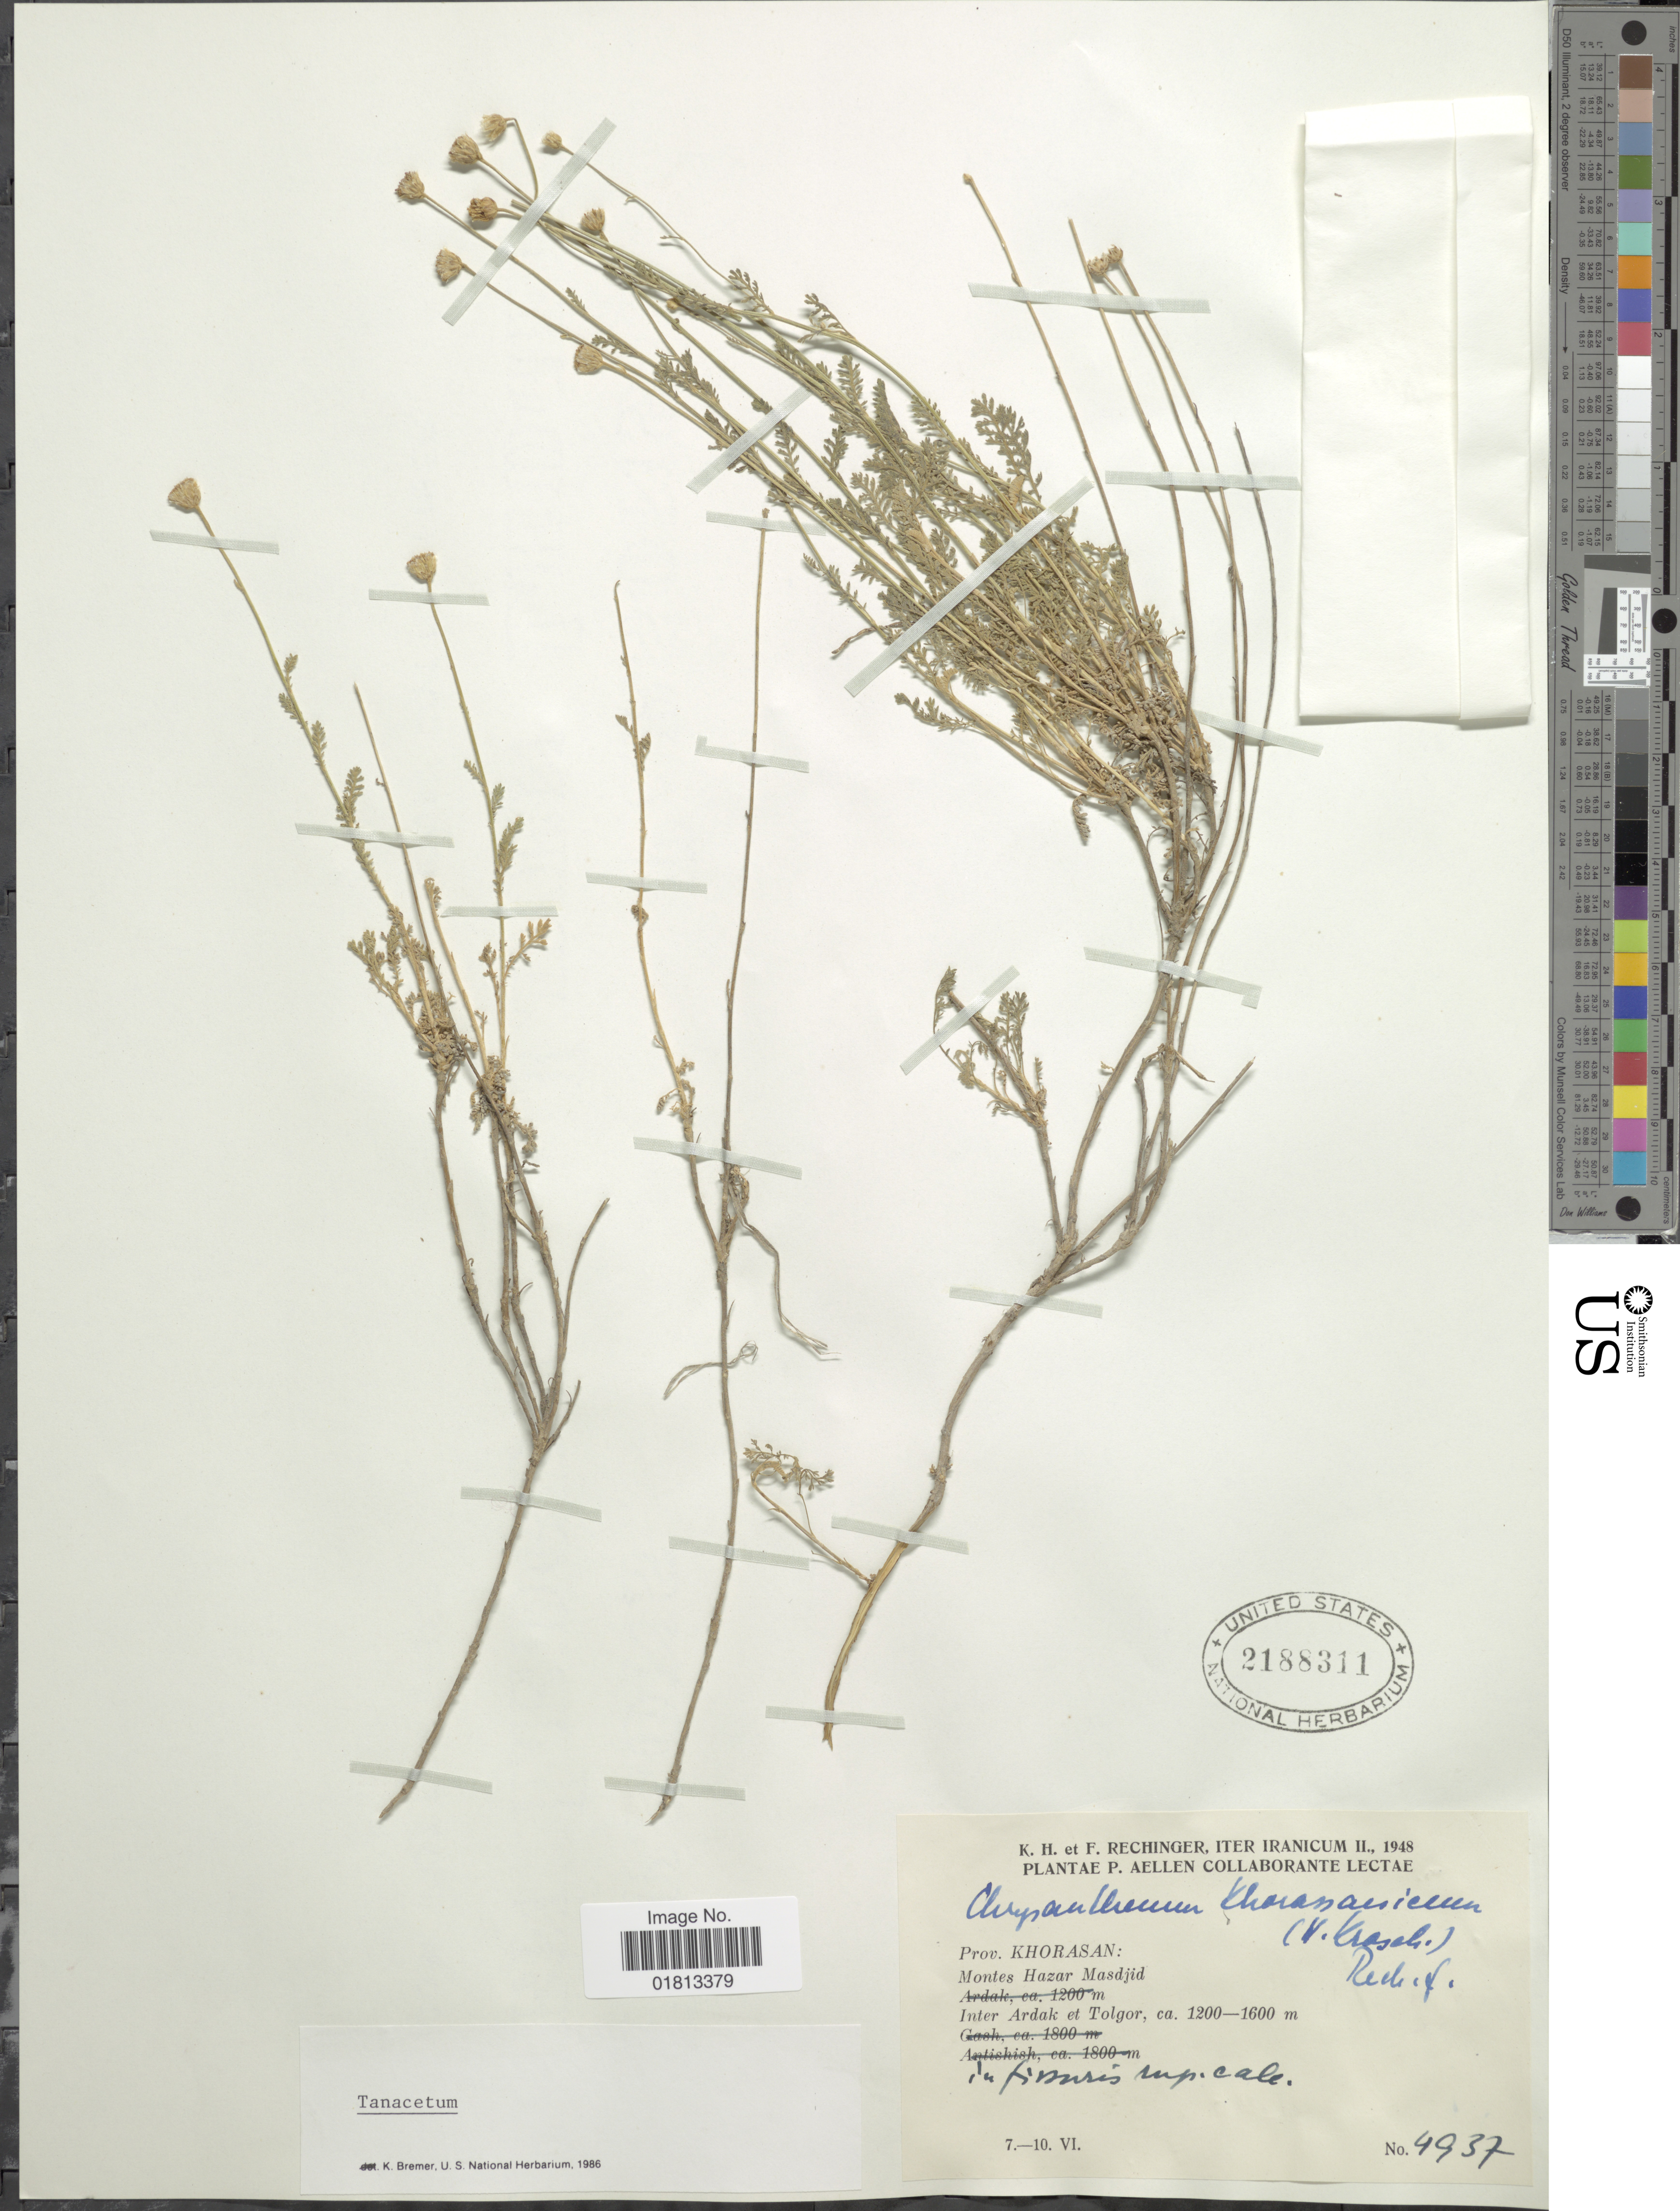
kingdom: Plantae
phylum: Tracheophyta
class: Magnoliopsida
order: Asterales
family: Asteraceae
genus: Tanacetum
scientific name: Tanacetum khorassanicum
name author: (Krasch.) Parsa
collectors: K. H. Rechinger & F. Rechinger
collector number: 4937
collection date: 1948-06-07/1948-06-10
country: Iran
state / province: Khorasan [obsolete]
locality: Prov. Khorasan: Montes Hazar Masdjid, Inter Ardak et Tolgor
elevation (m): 1200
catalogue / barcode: US 2188311